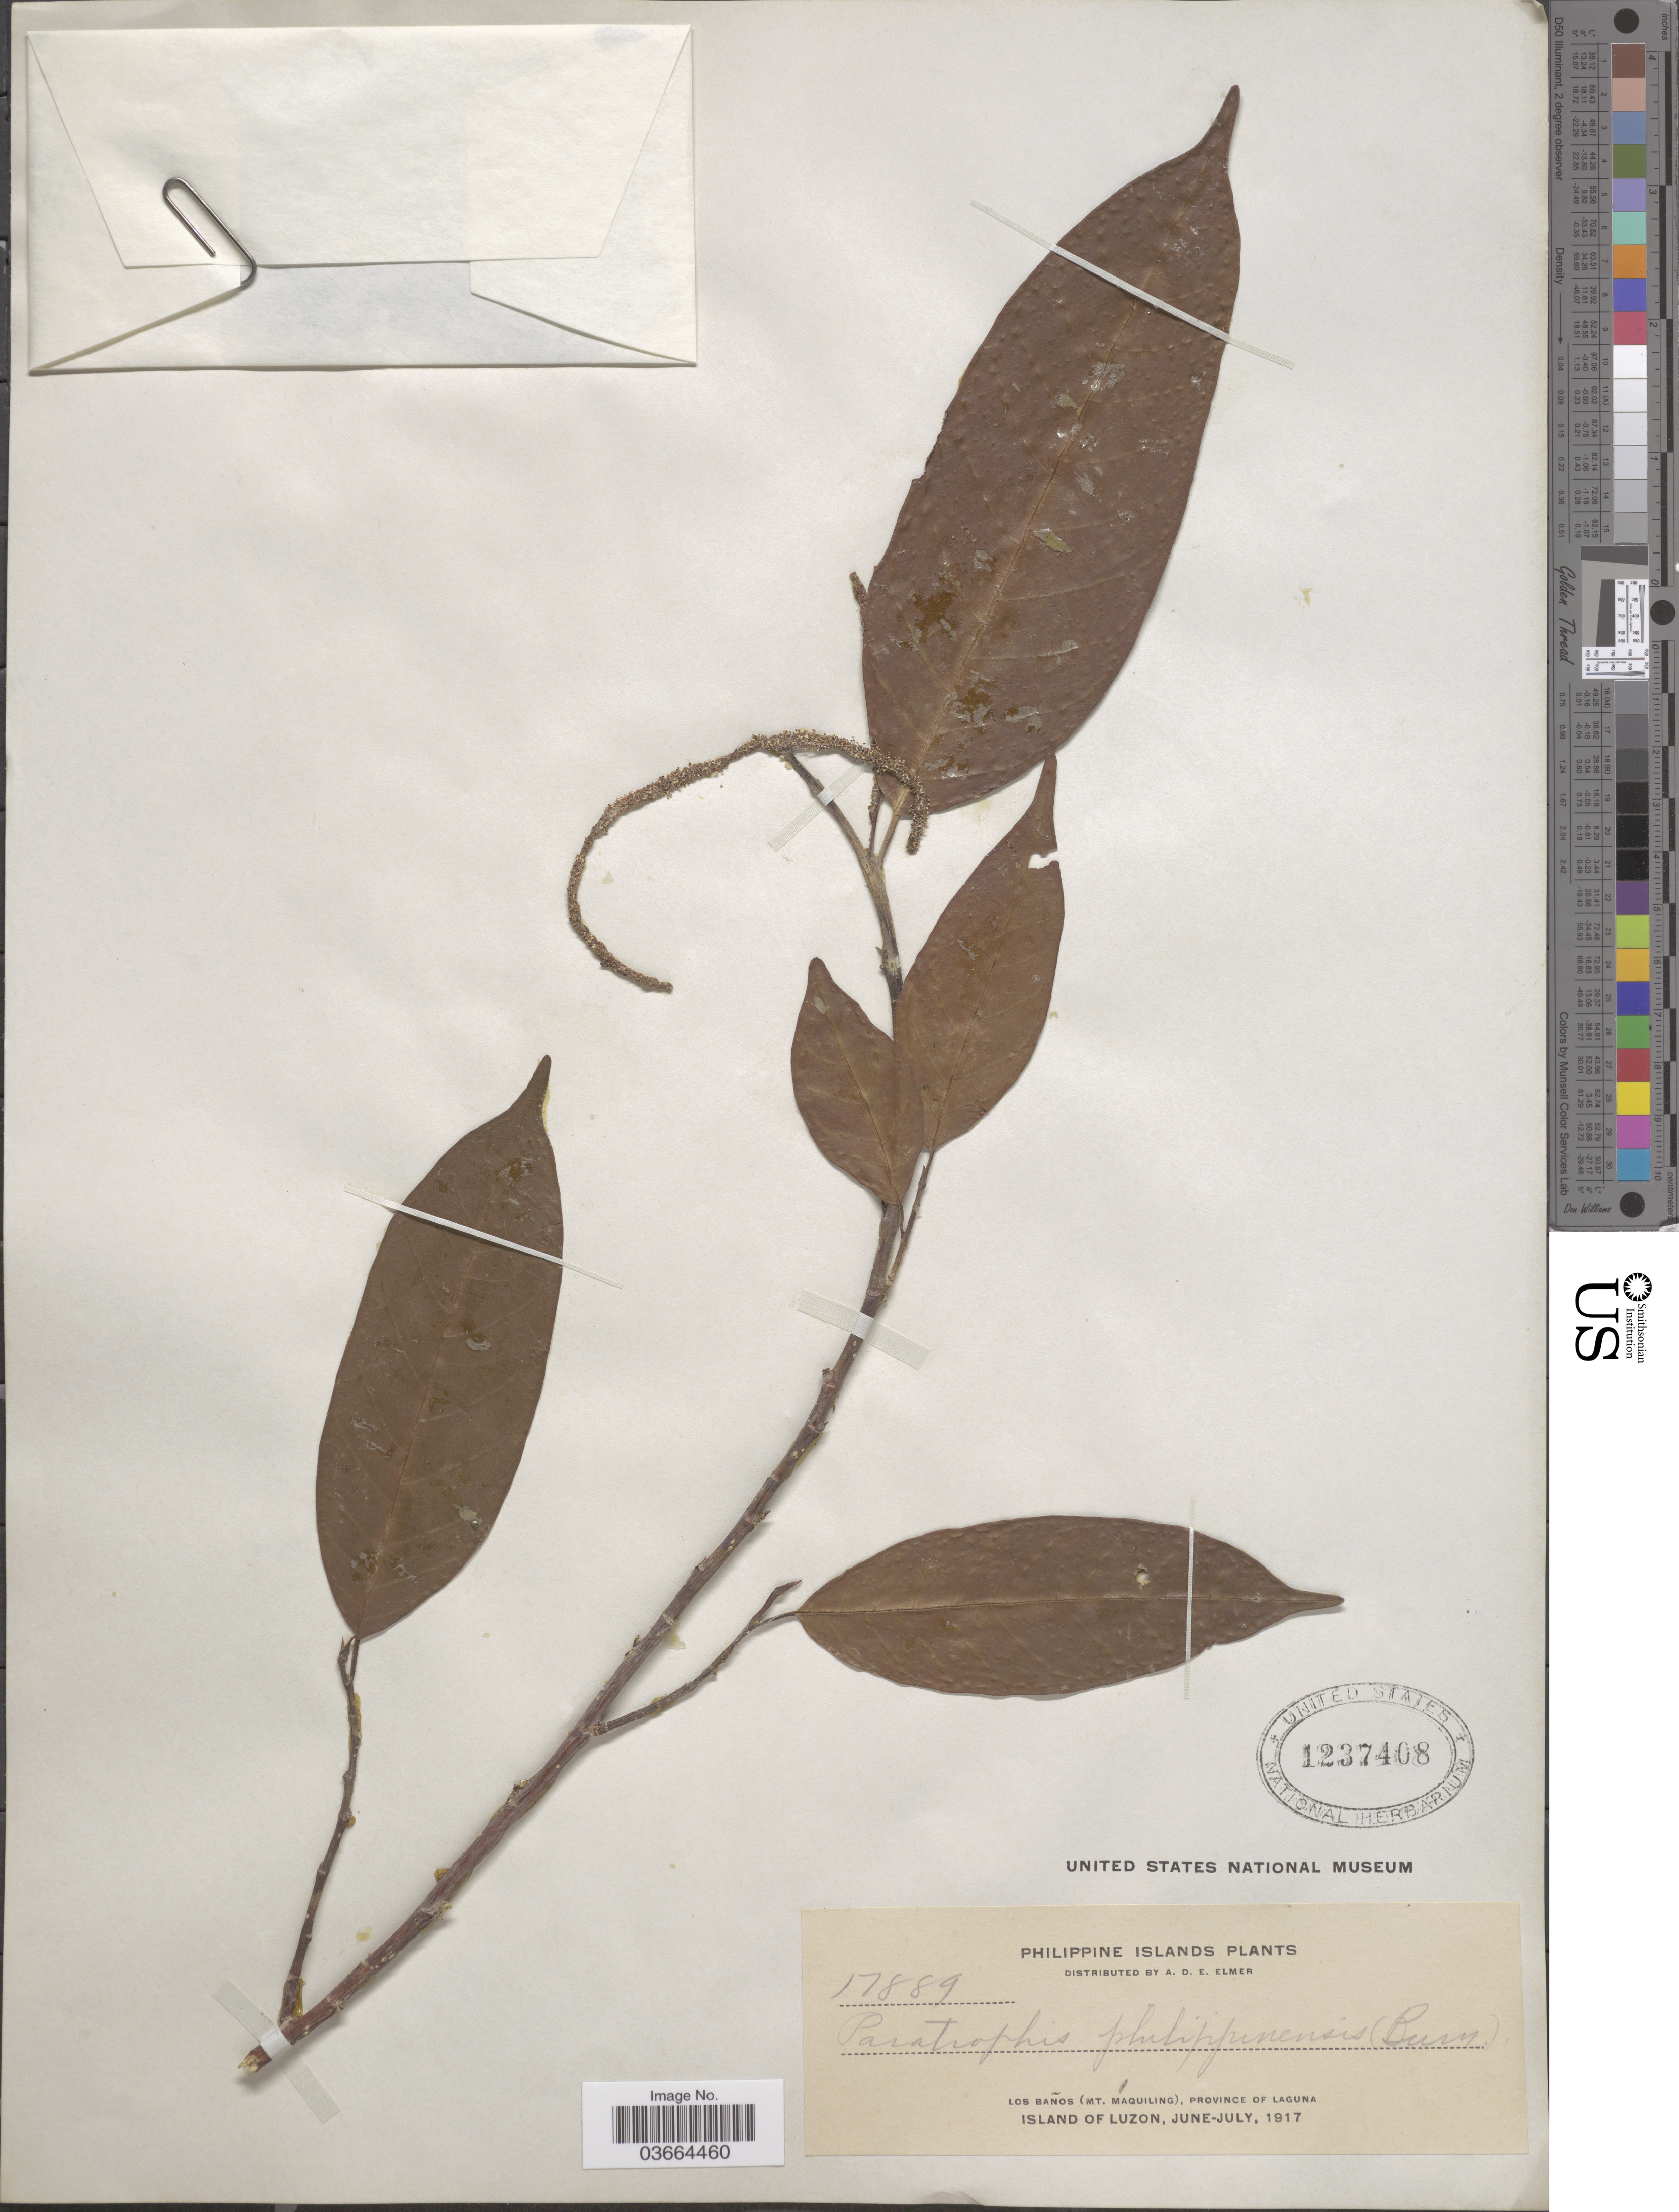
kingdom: Plantae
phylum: Tracheophyta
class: Magnoliopsida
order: Rosales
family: Moraceae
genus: Paratrophis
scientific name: Paratrophis philippinensis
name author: (Bureau) Fern.-Vill.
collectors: A. D. E. Elmer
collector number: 17889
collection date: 1917-06/1917-07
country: Philippines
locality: Los Baños (Mt. Maquiling), Province of Laguna. Island of Luzon.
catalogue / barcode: US 1237408